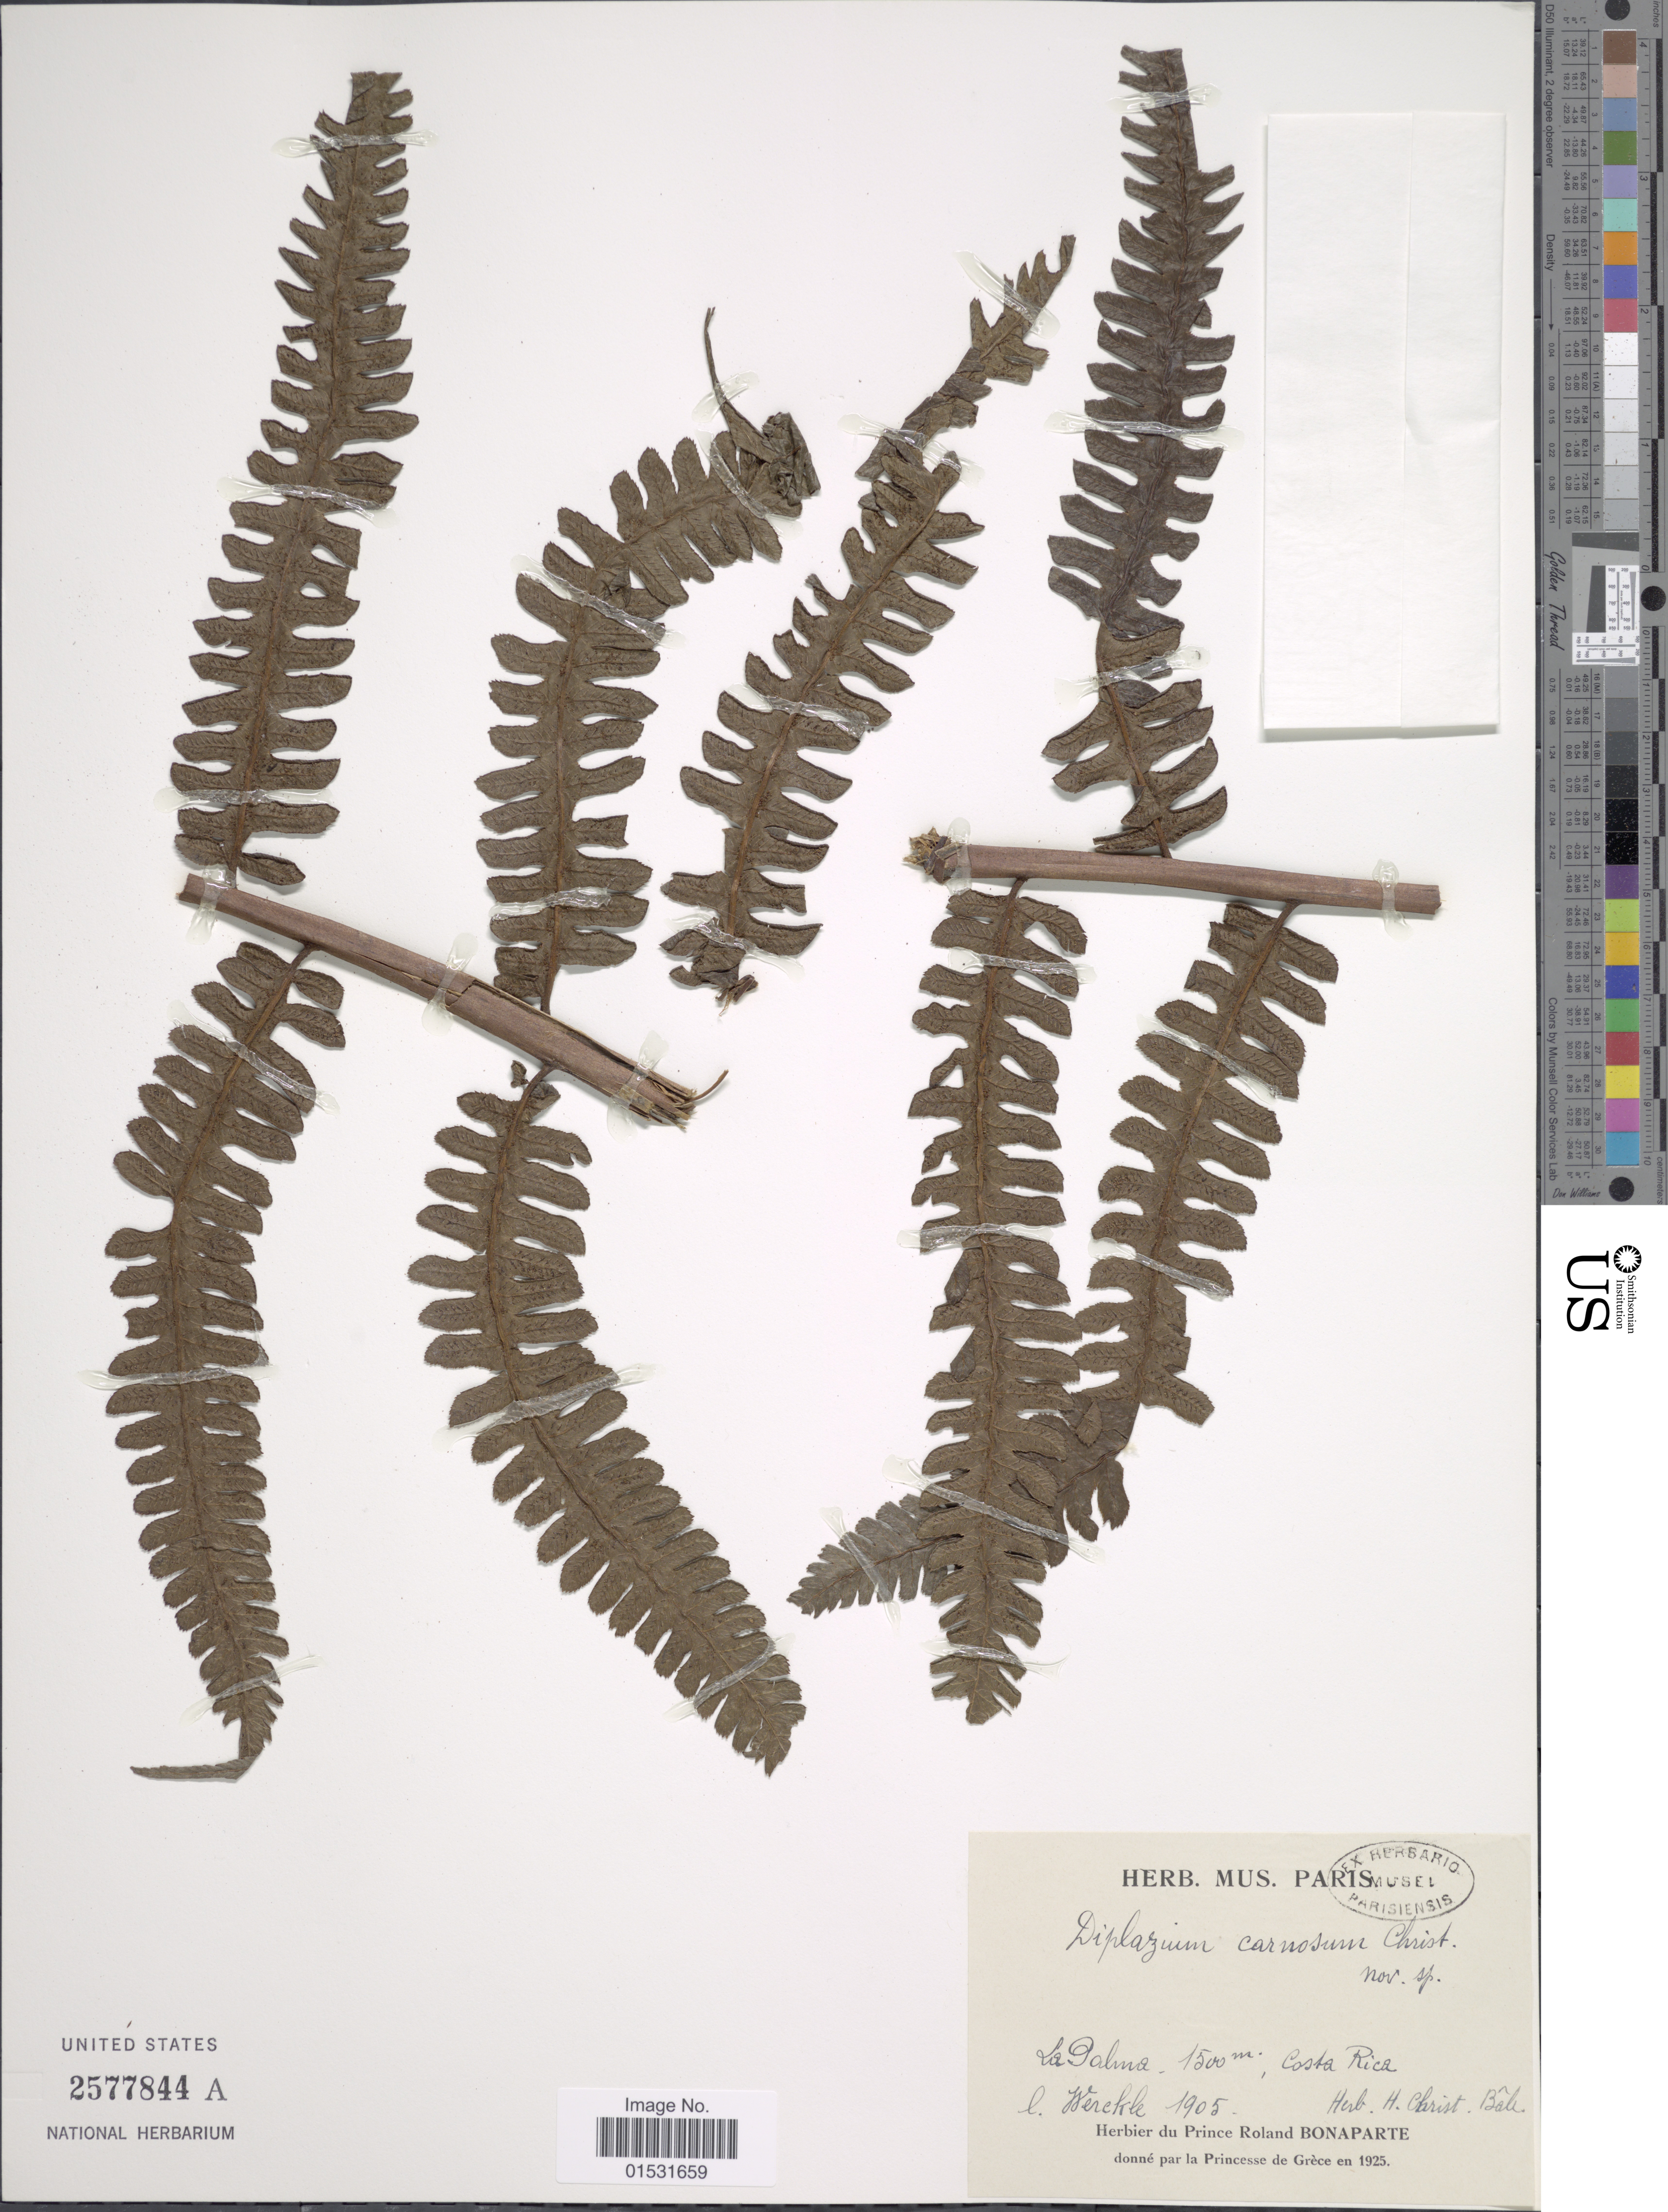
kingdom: Plantae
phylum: Tracheophyta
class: Polypodiopsida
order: Polypodiales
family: Athyriaceae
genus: Diplazium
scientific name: Diplazium carnosum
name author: Christ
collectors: C. Werekle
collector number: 1905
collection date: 1925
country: Costa Rica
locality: La Palma.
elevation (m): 1500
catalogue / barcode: US 2577844A